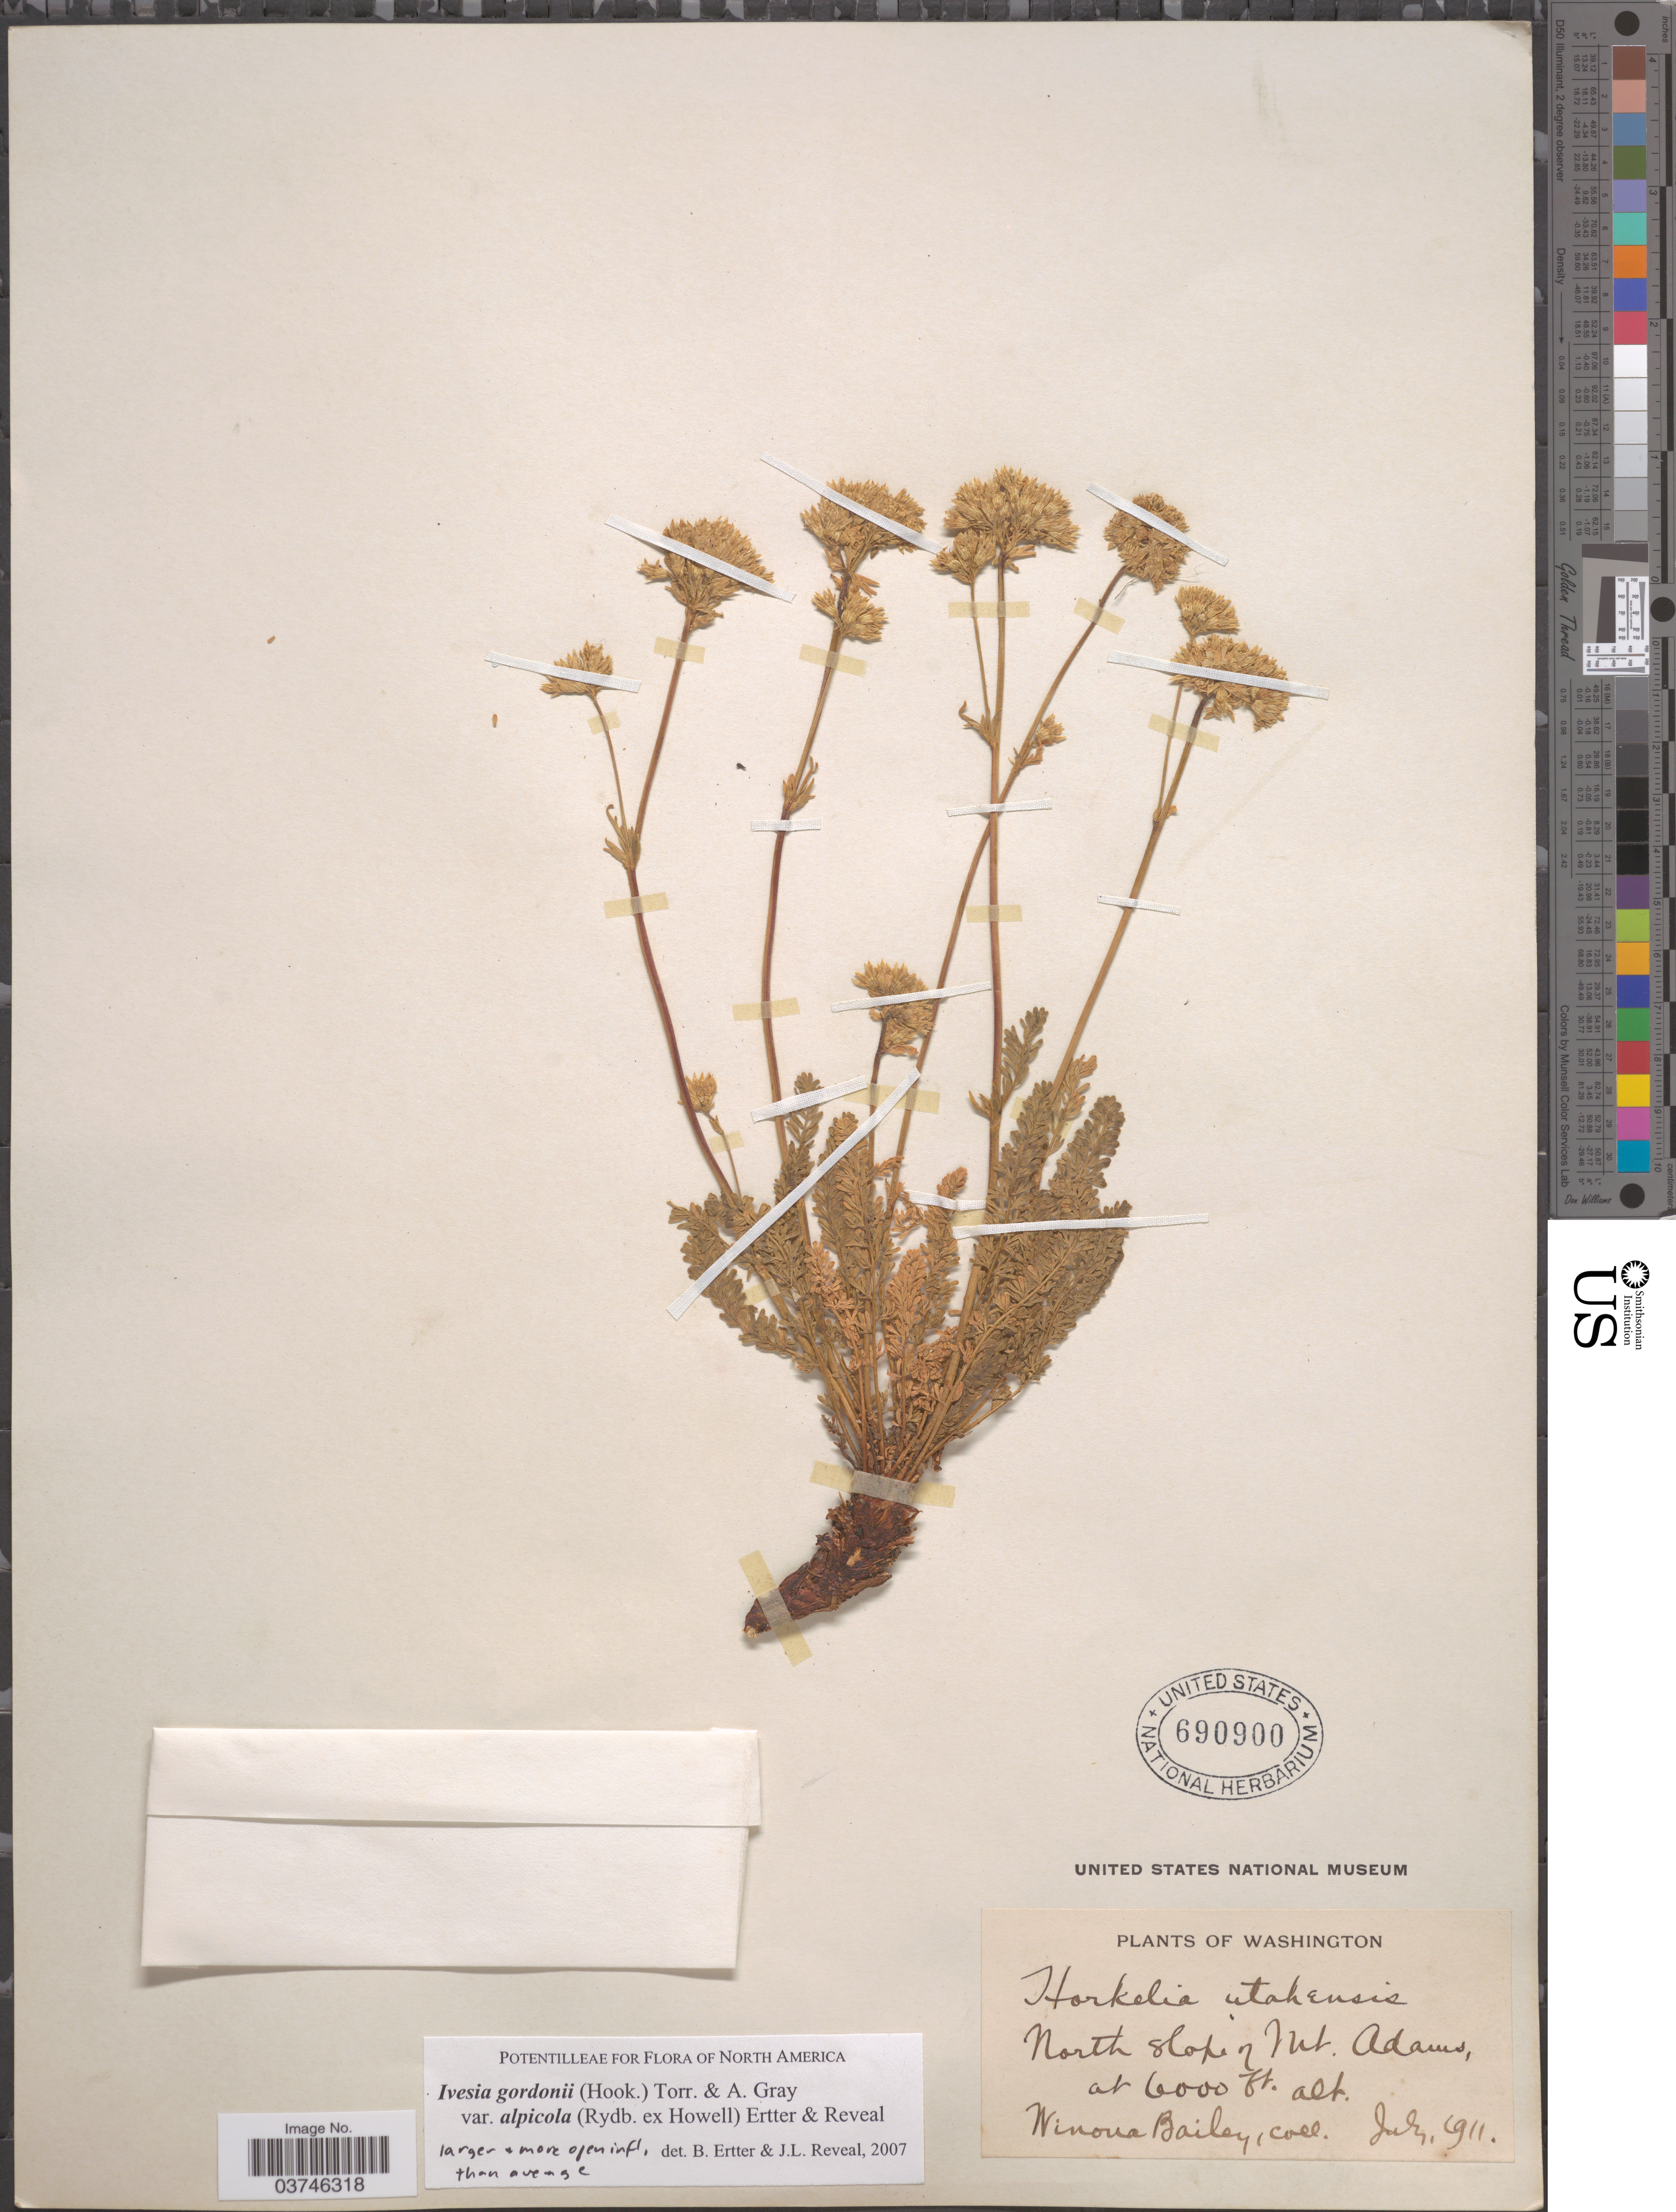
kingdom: Plantae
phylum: Tracheophyta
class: Magnoliopsida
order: Rosales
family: Rosaceae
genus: Potentilla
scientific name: Potentilla gordonii var. alpicola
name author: (Rydb. ex Howell) Mosyakin & Shiyan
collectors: W. Bailey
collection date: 1911-07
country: United States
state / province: Washington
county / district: Yakima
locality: North slope of Mt. Adams.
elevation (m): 1829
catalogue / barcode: US 690900